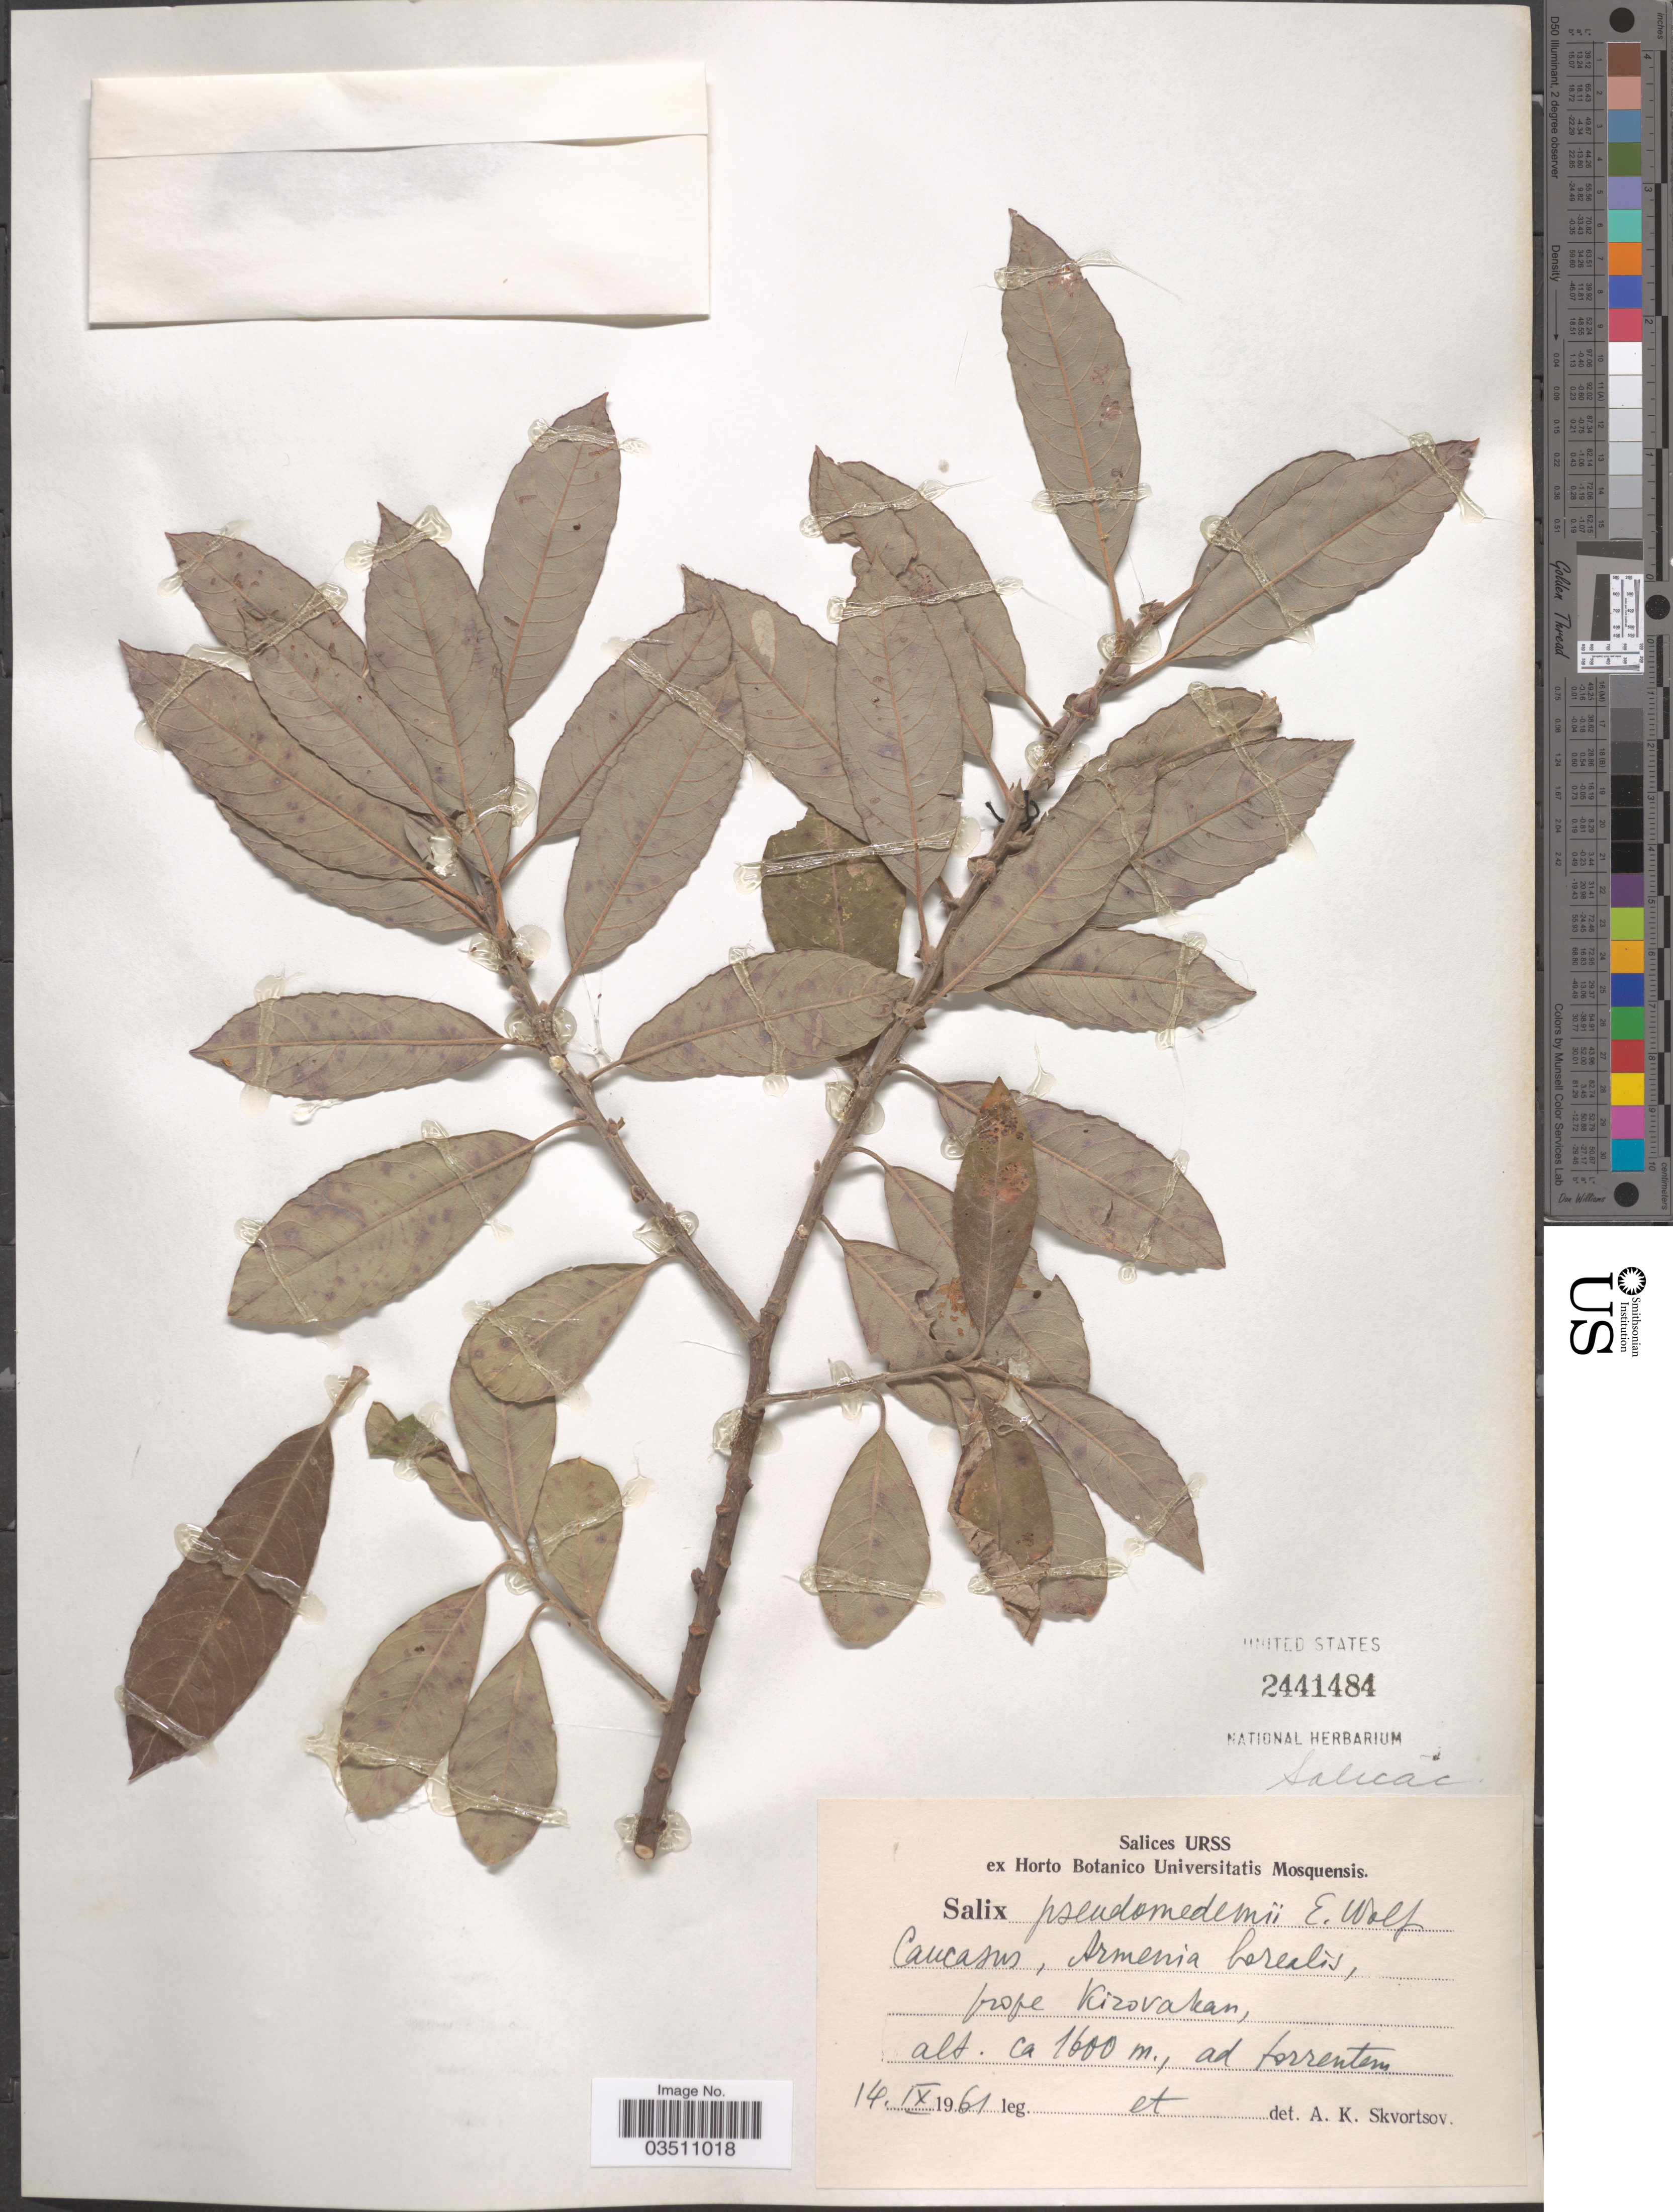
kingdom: Plantae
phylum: Tracheophyta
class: Magnoliopsida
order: Malpighiales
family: Salicaceae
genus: Salix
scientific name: Salix pseudomedemii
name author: E.L. Wolf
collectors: A. K. Skvortsov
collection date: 1961-09-14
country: Armenia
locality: Caucasus, Armenia borealis, prope Kizovakan.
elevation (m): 1600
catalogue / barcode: US 2441484